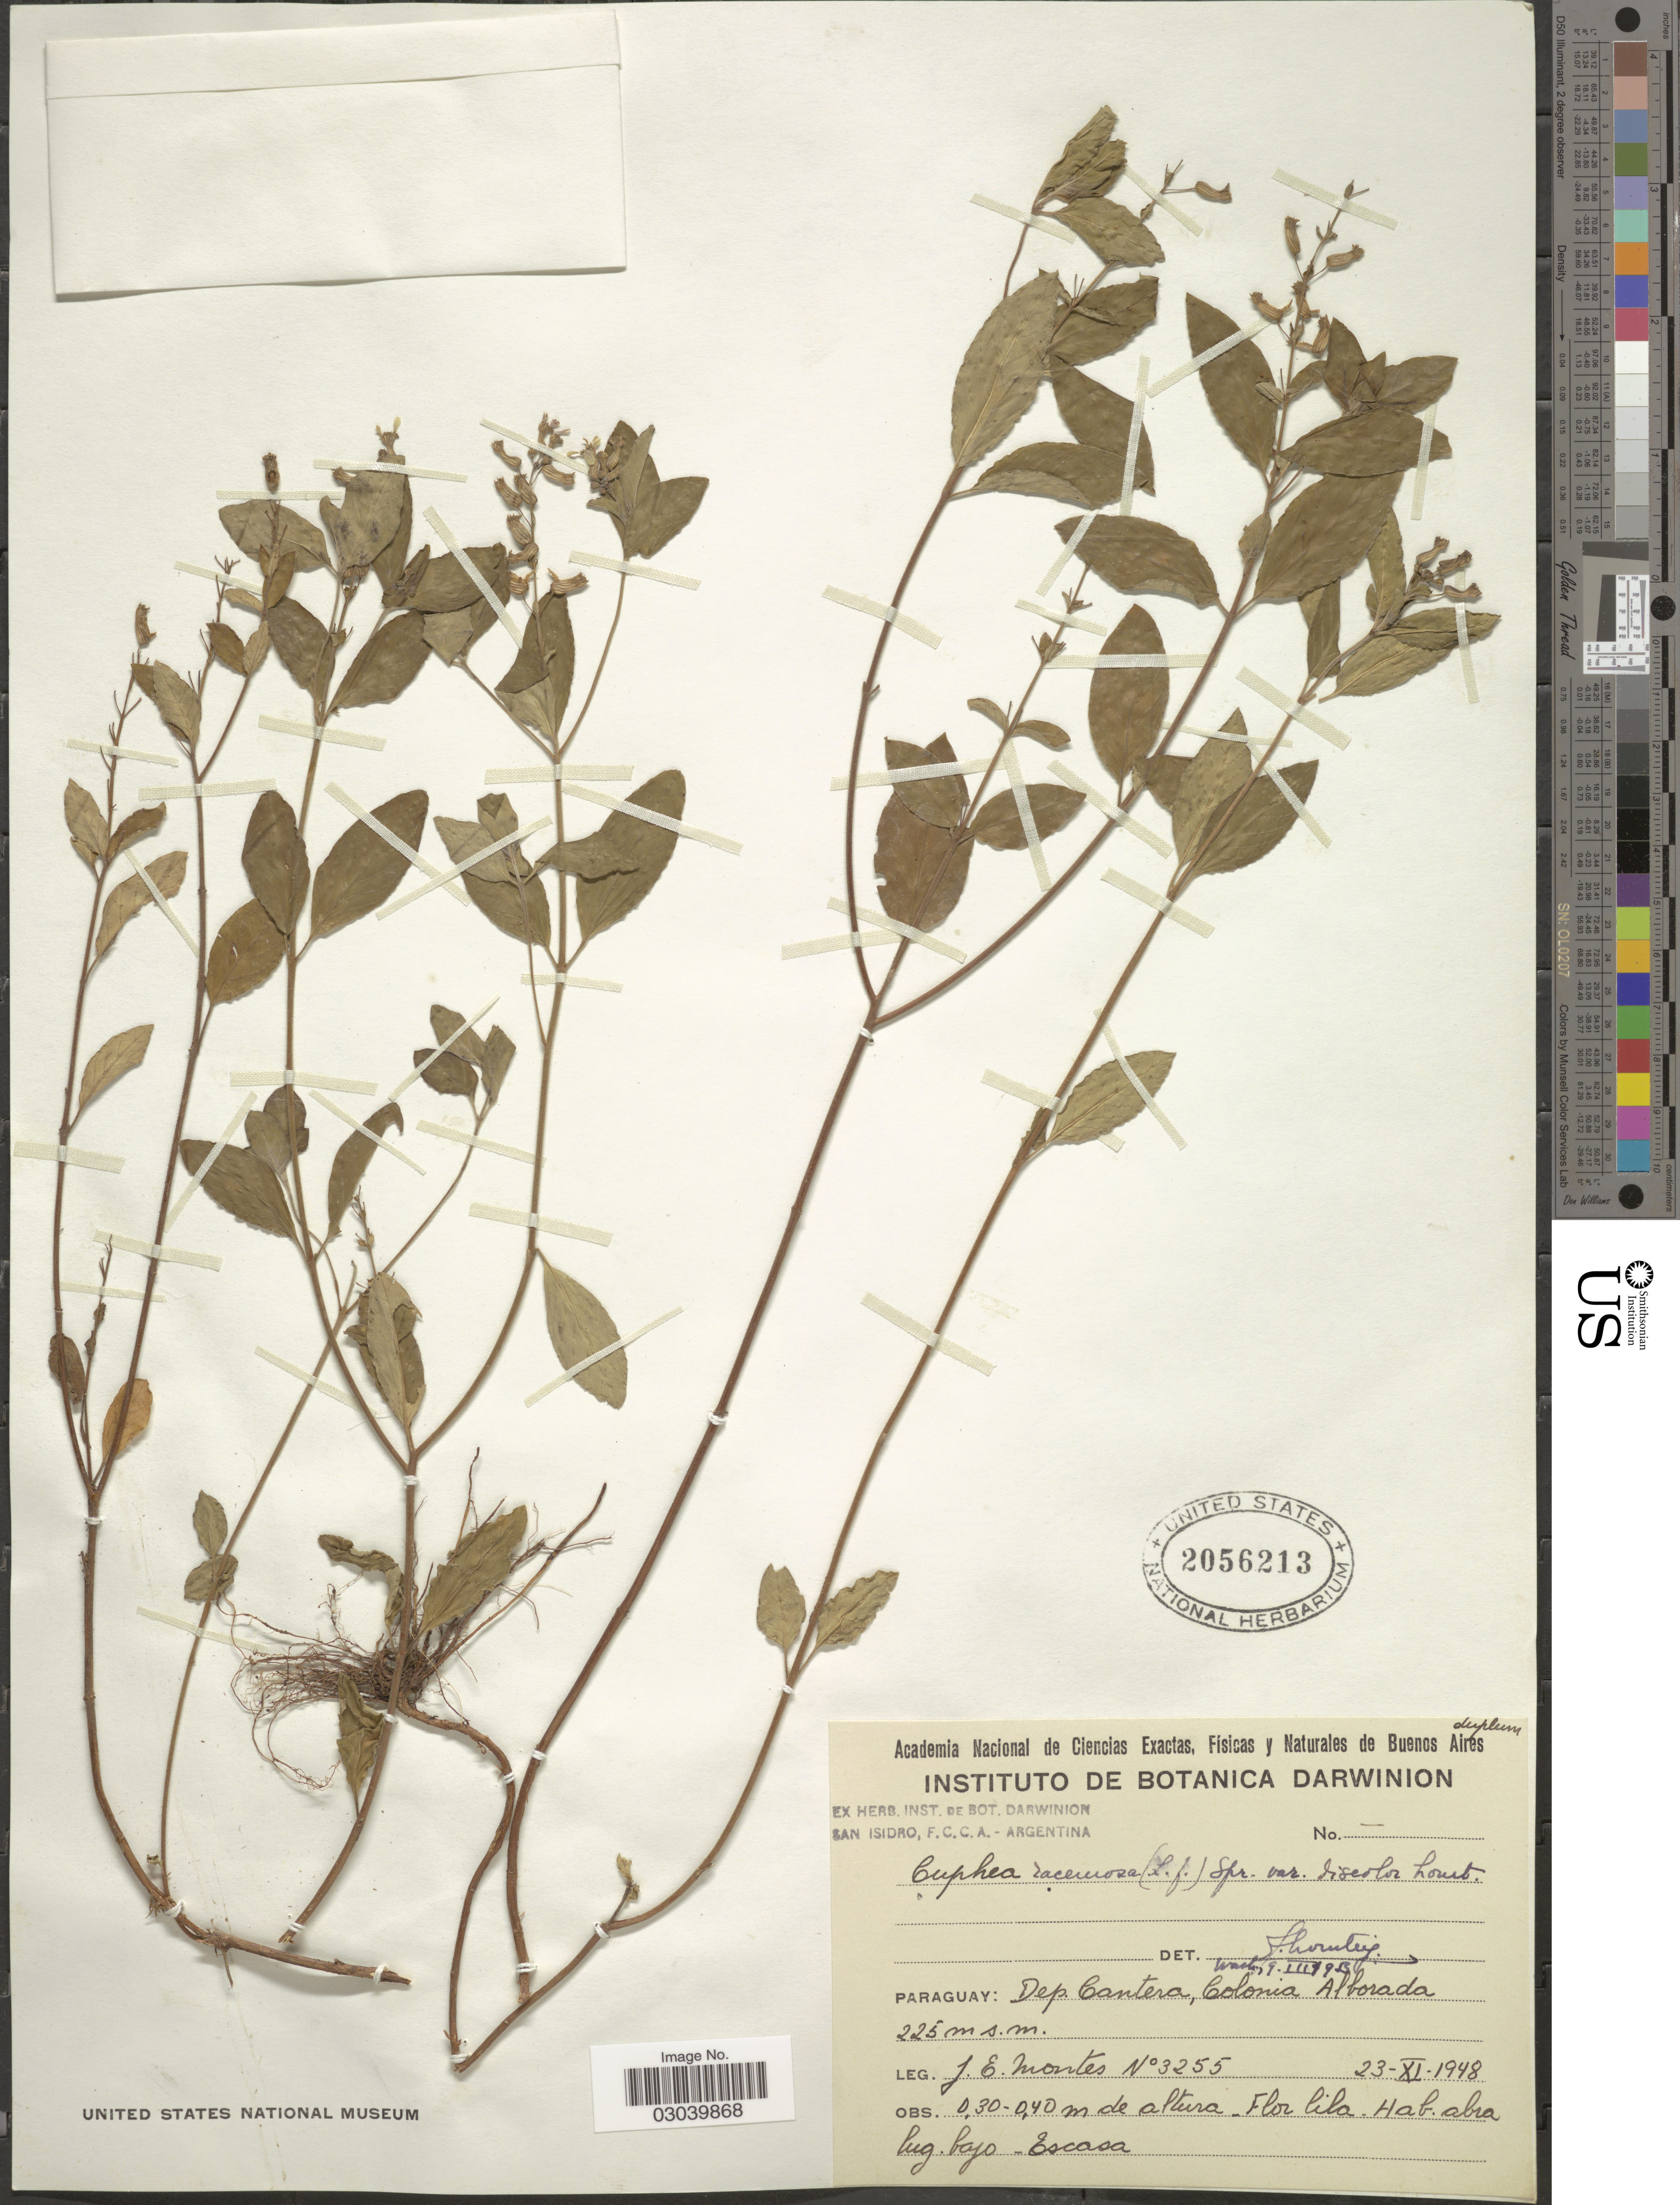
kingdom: Plantae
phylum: Tracheophyta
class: Magnoliopsida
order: Myrtales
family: Lythraceae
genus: Cuphea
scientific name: Cuphea racemosa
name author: (L. f.) Spreng.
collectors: J. E. Montes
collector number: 3255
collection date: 1948-11-23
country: Paraguay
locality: Dep. Cantera, Colonia Alborada.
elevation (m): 225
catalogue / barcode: US 2056213